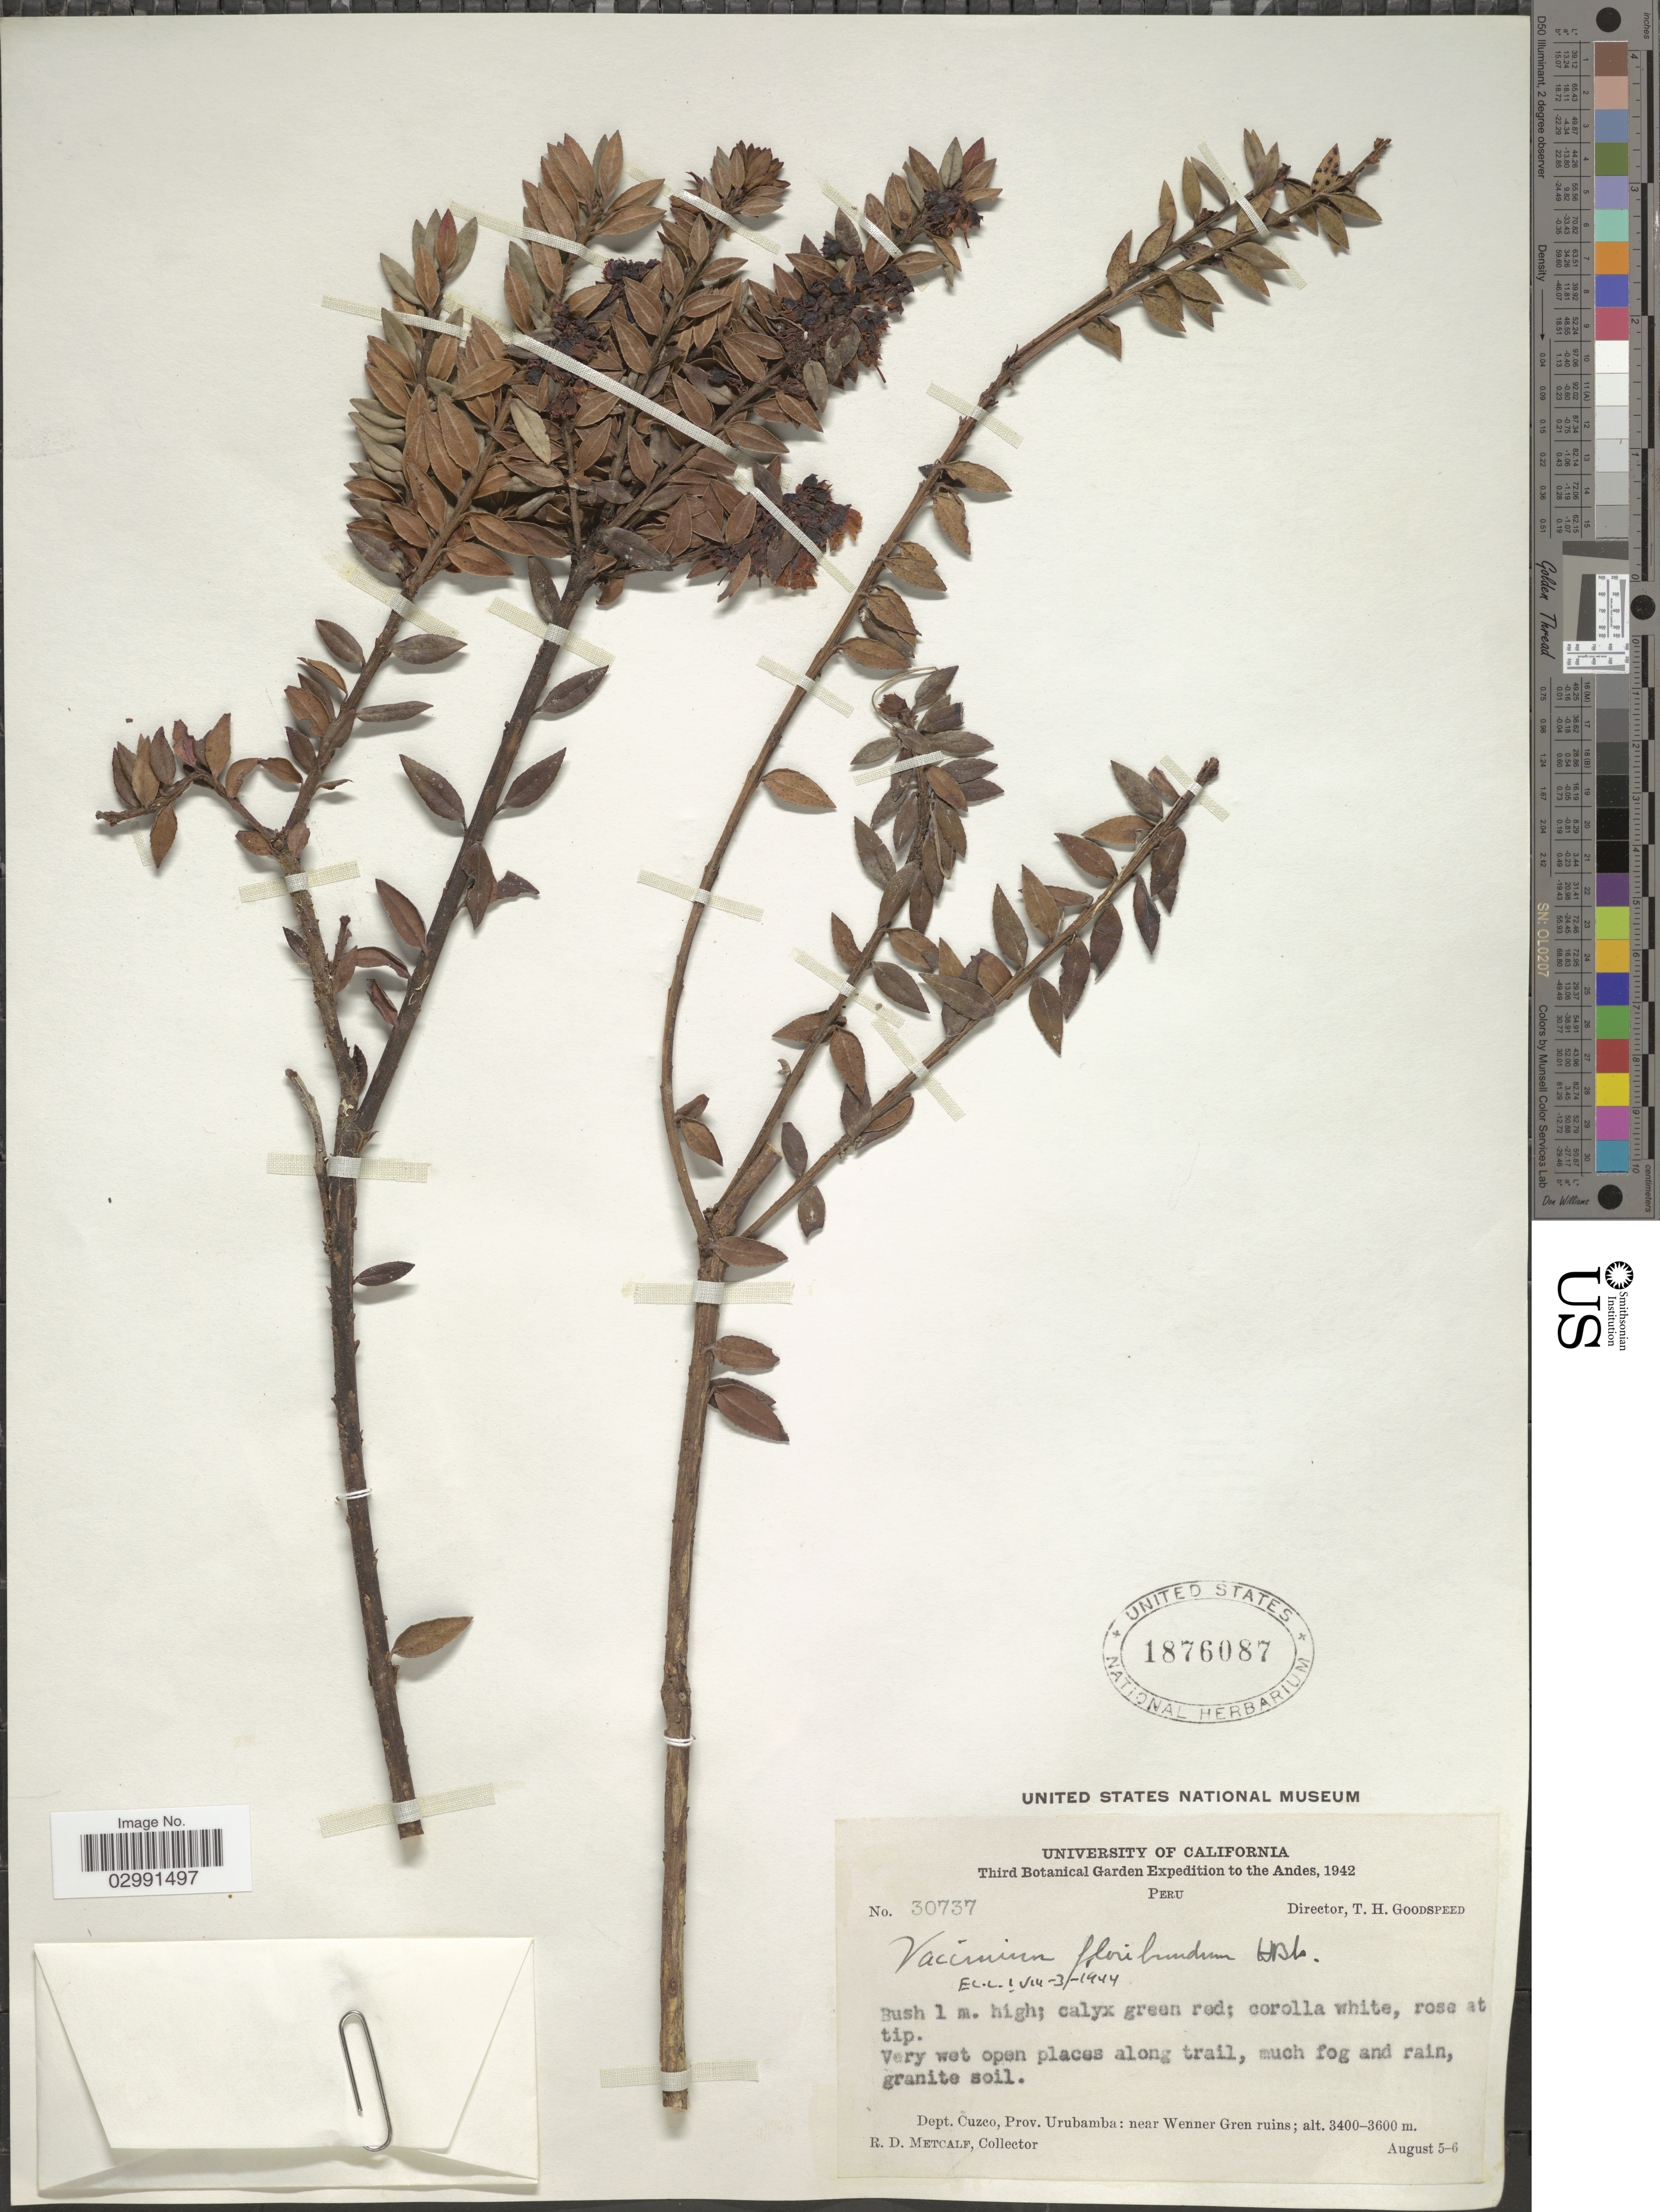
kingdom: Plantae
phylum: Tracheophyta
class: Magnoliopsida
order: Ericales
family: Ericaceae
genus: Vaccinium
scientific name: Vaccinium floribundum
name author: Kunth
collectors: R. D. Metcalf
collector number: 30737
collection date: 1942-08-05/1942-08-06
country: Peru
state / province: Cusco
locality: The Andes. Dept. Cuzco, Prov. Urubamba: near Wenner Gren ruins.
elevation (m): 3400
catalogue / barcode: US 1876087